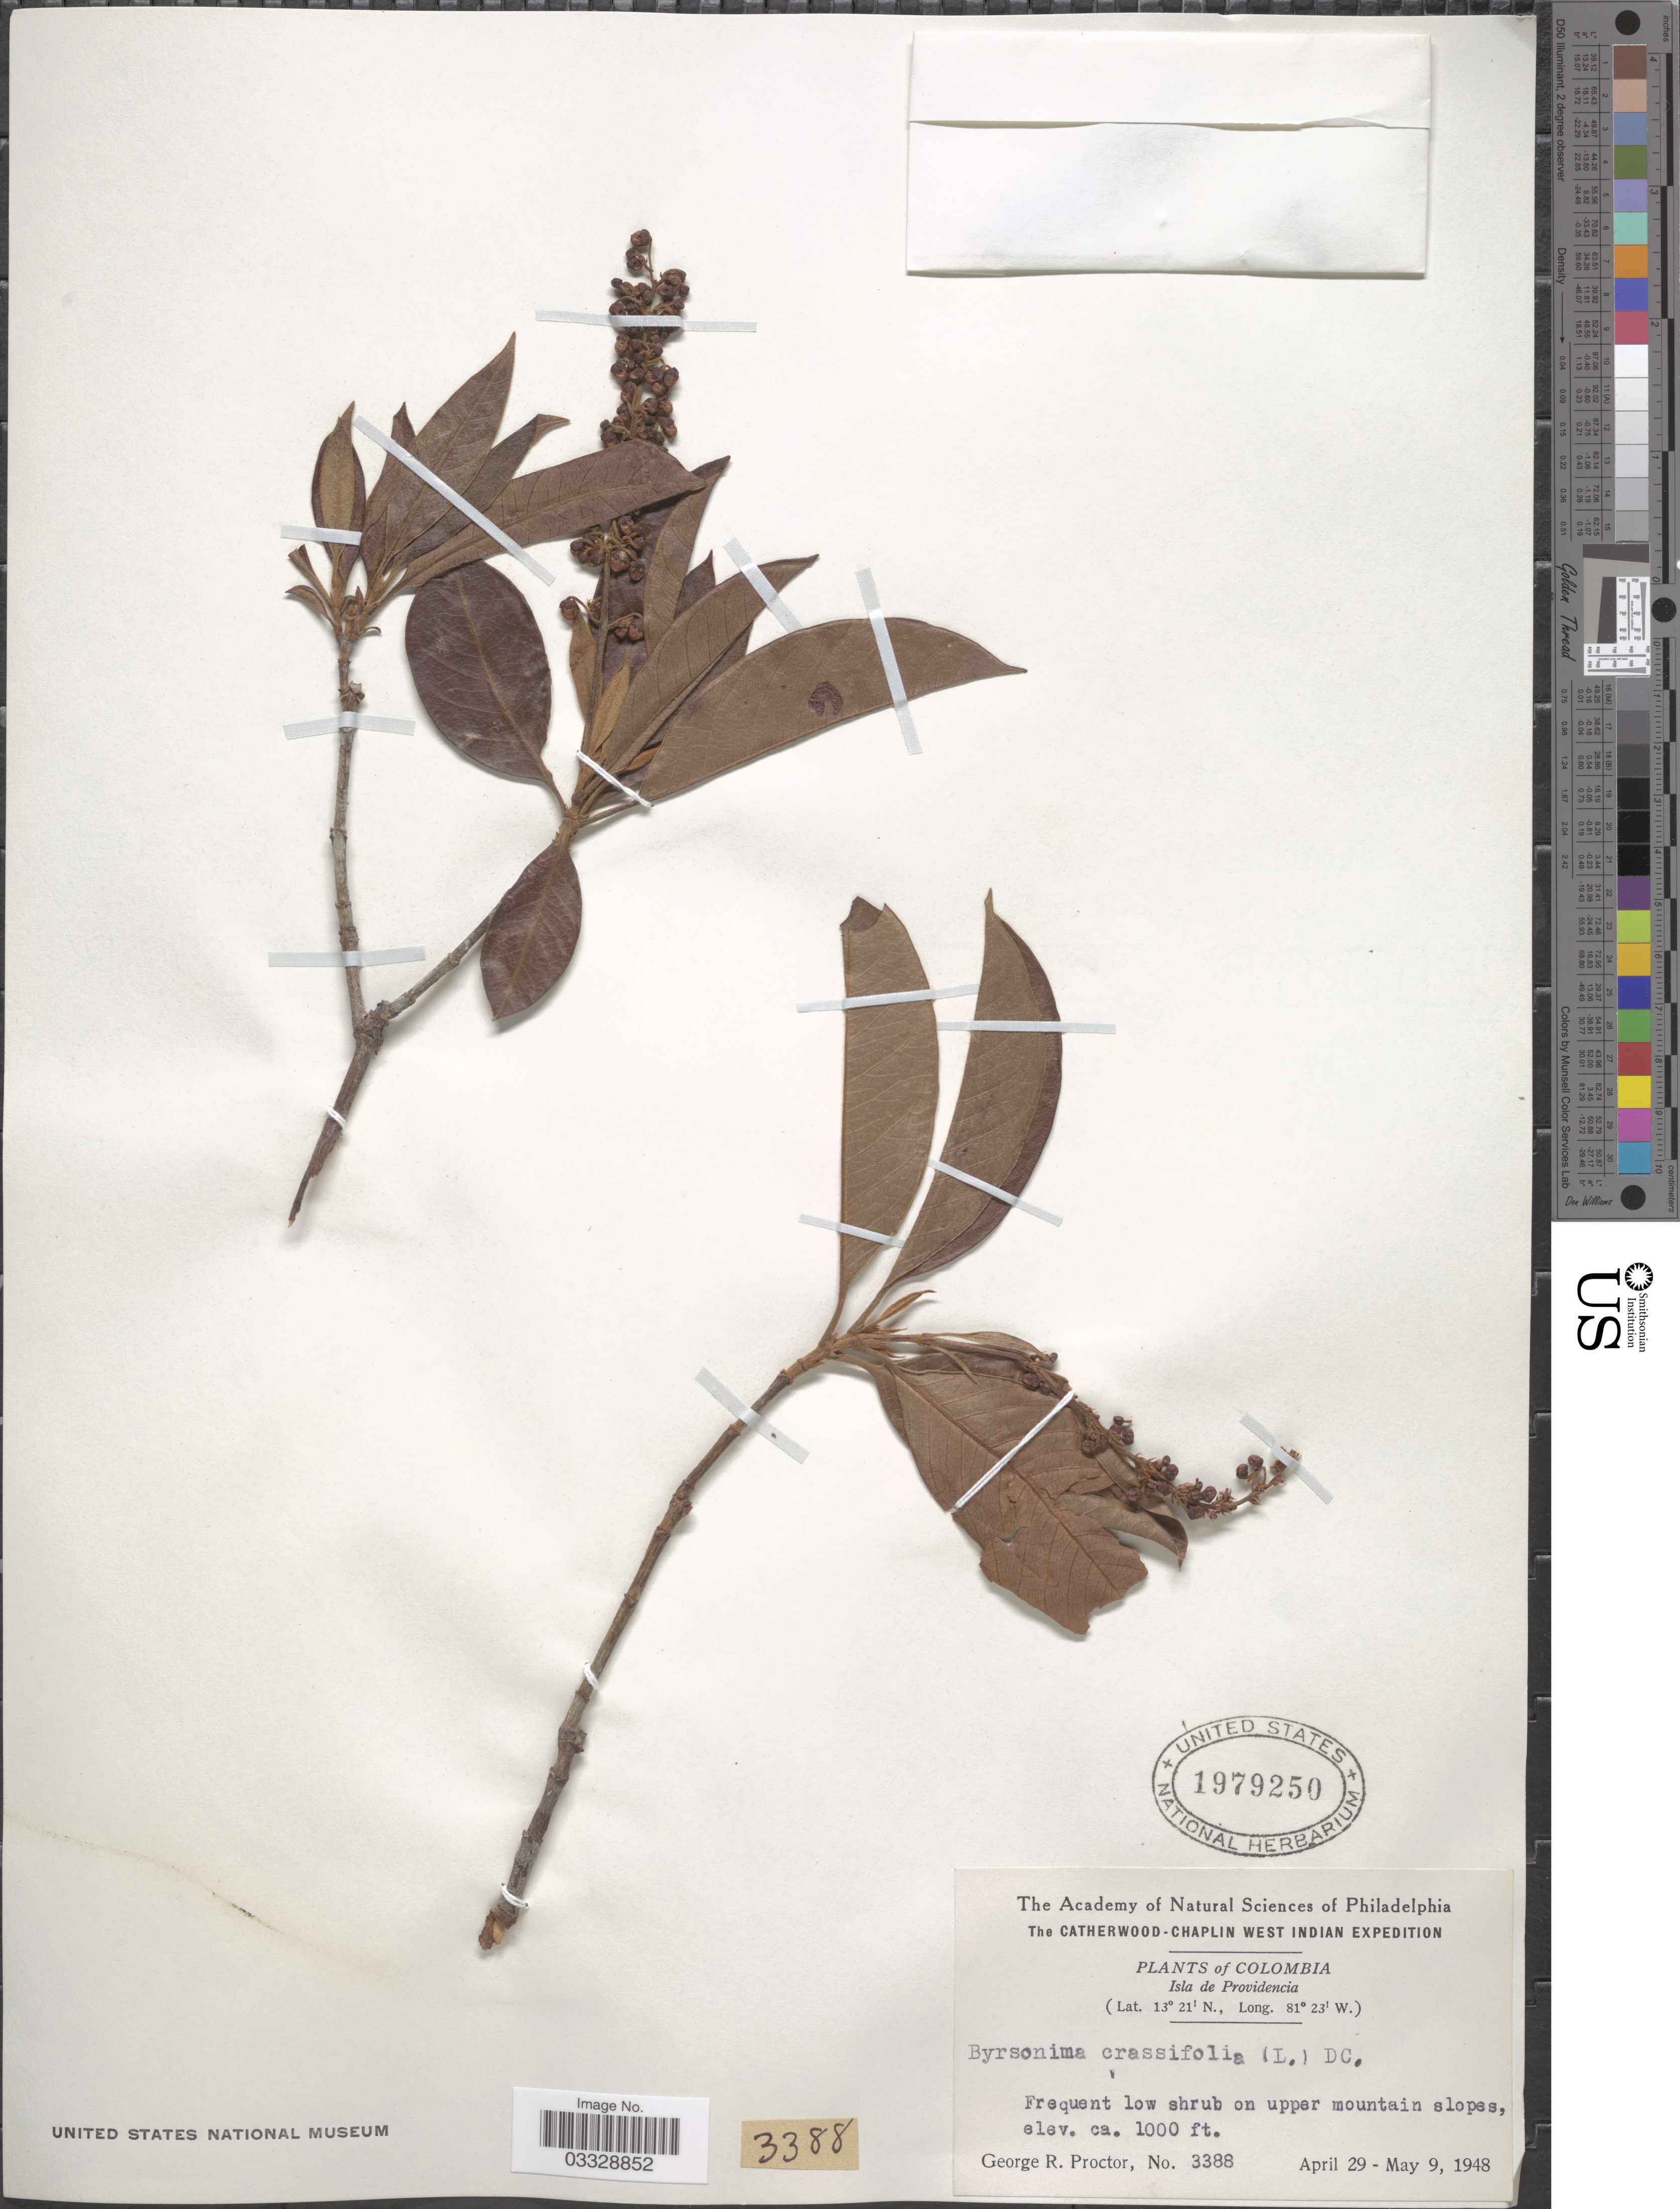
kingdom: Plantae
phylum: Tracheophyta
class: Magnoliopsida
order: Malpighiales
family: Malpighiaceae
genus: Byrsonima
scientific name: Byrsonima crassifolia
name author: (L.) Kunth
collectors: G. R. Proctor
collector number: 3388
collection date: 1948-04-29/1948-05-09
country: Colombia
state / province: San Andres y Providencia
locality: Isla de Providencia.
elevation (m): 305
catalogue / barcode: US 1979250